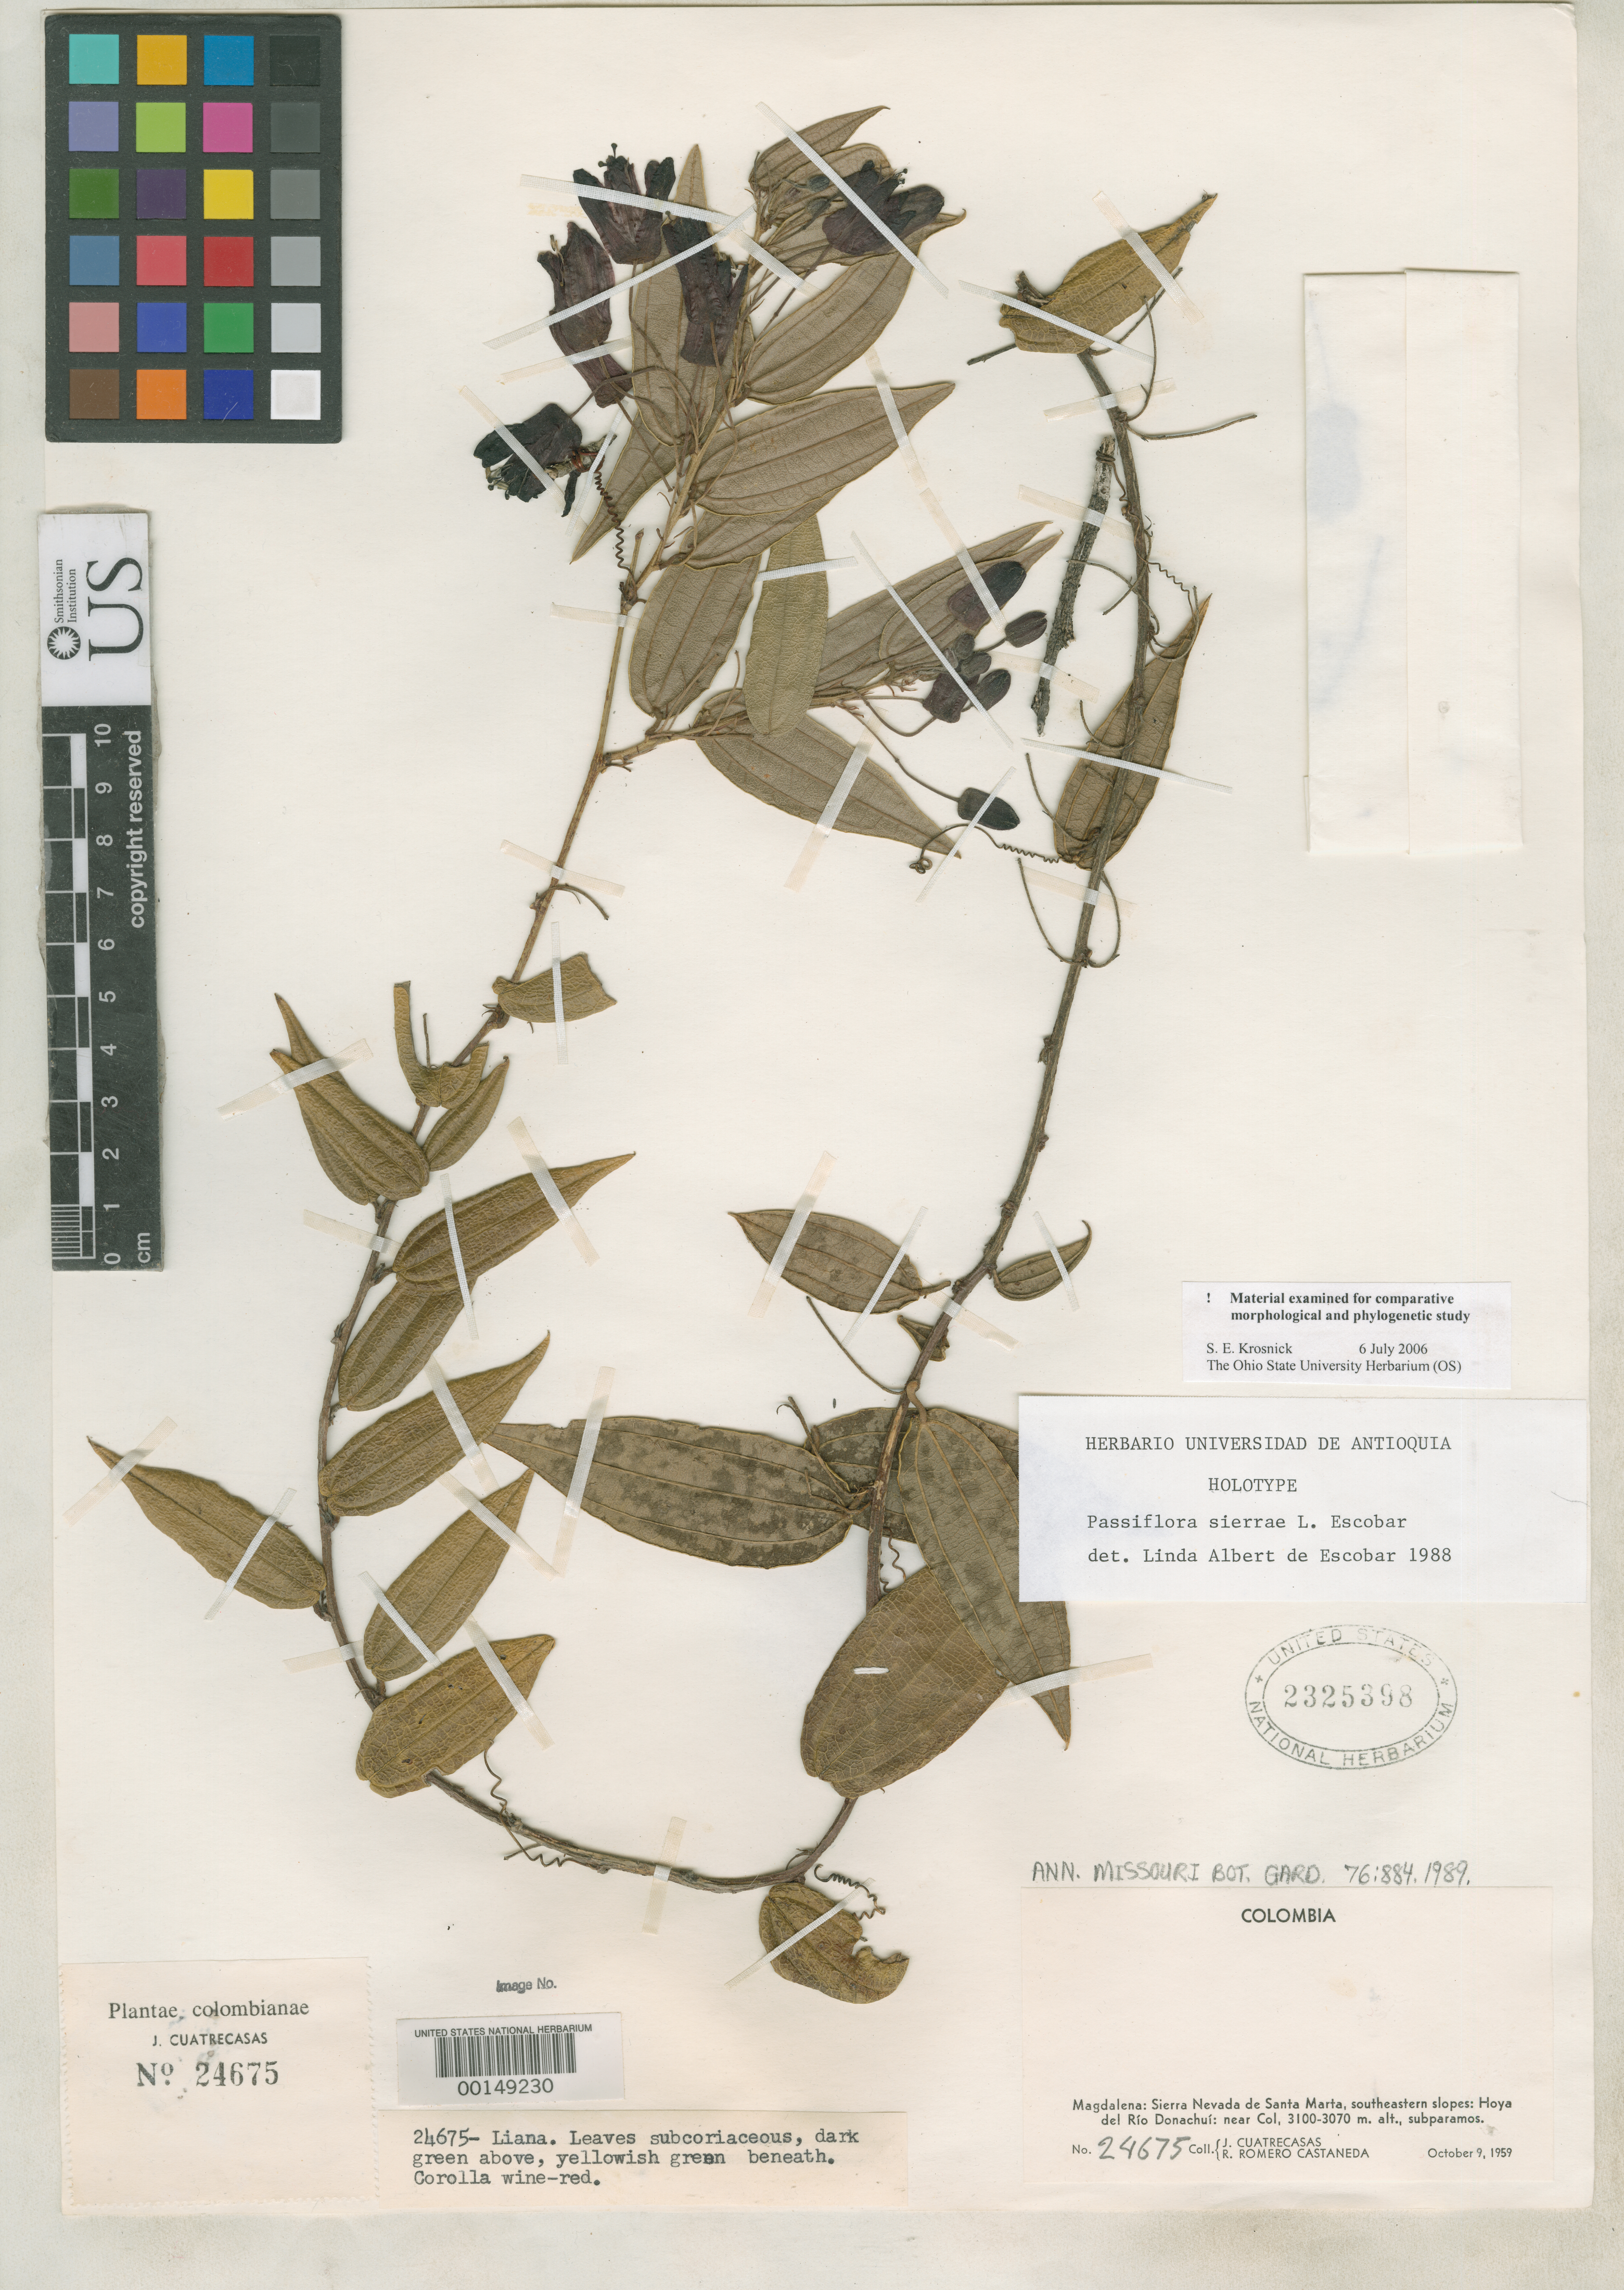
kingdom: Plantae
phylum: Tracheophyta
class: Magnoliopsida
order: Malpighiales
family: Passifloraceae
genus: Passiflora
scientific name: Passiflora sierrae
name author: L.K. Escobar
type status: Holotype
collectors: J. Cuatrecasas & R. Romero Castañeda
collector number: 24675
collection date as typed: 09 Oct 1959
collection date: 1959-10-09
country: Colombia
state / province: Magdalena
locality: Sierra Nevada de Santa Marta, SE slopes, Valley of Rio Donachui.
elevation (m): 3100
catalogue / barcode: US 2325398